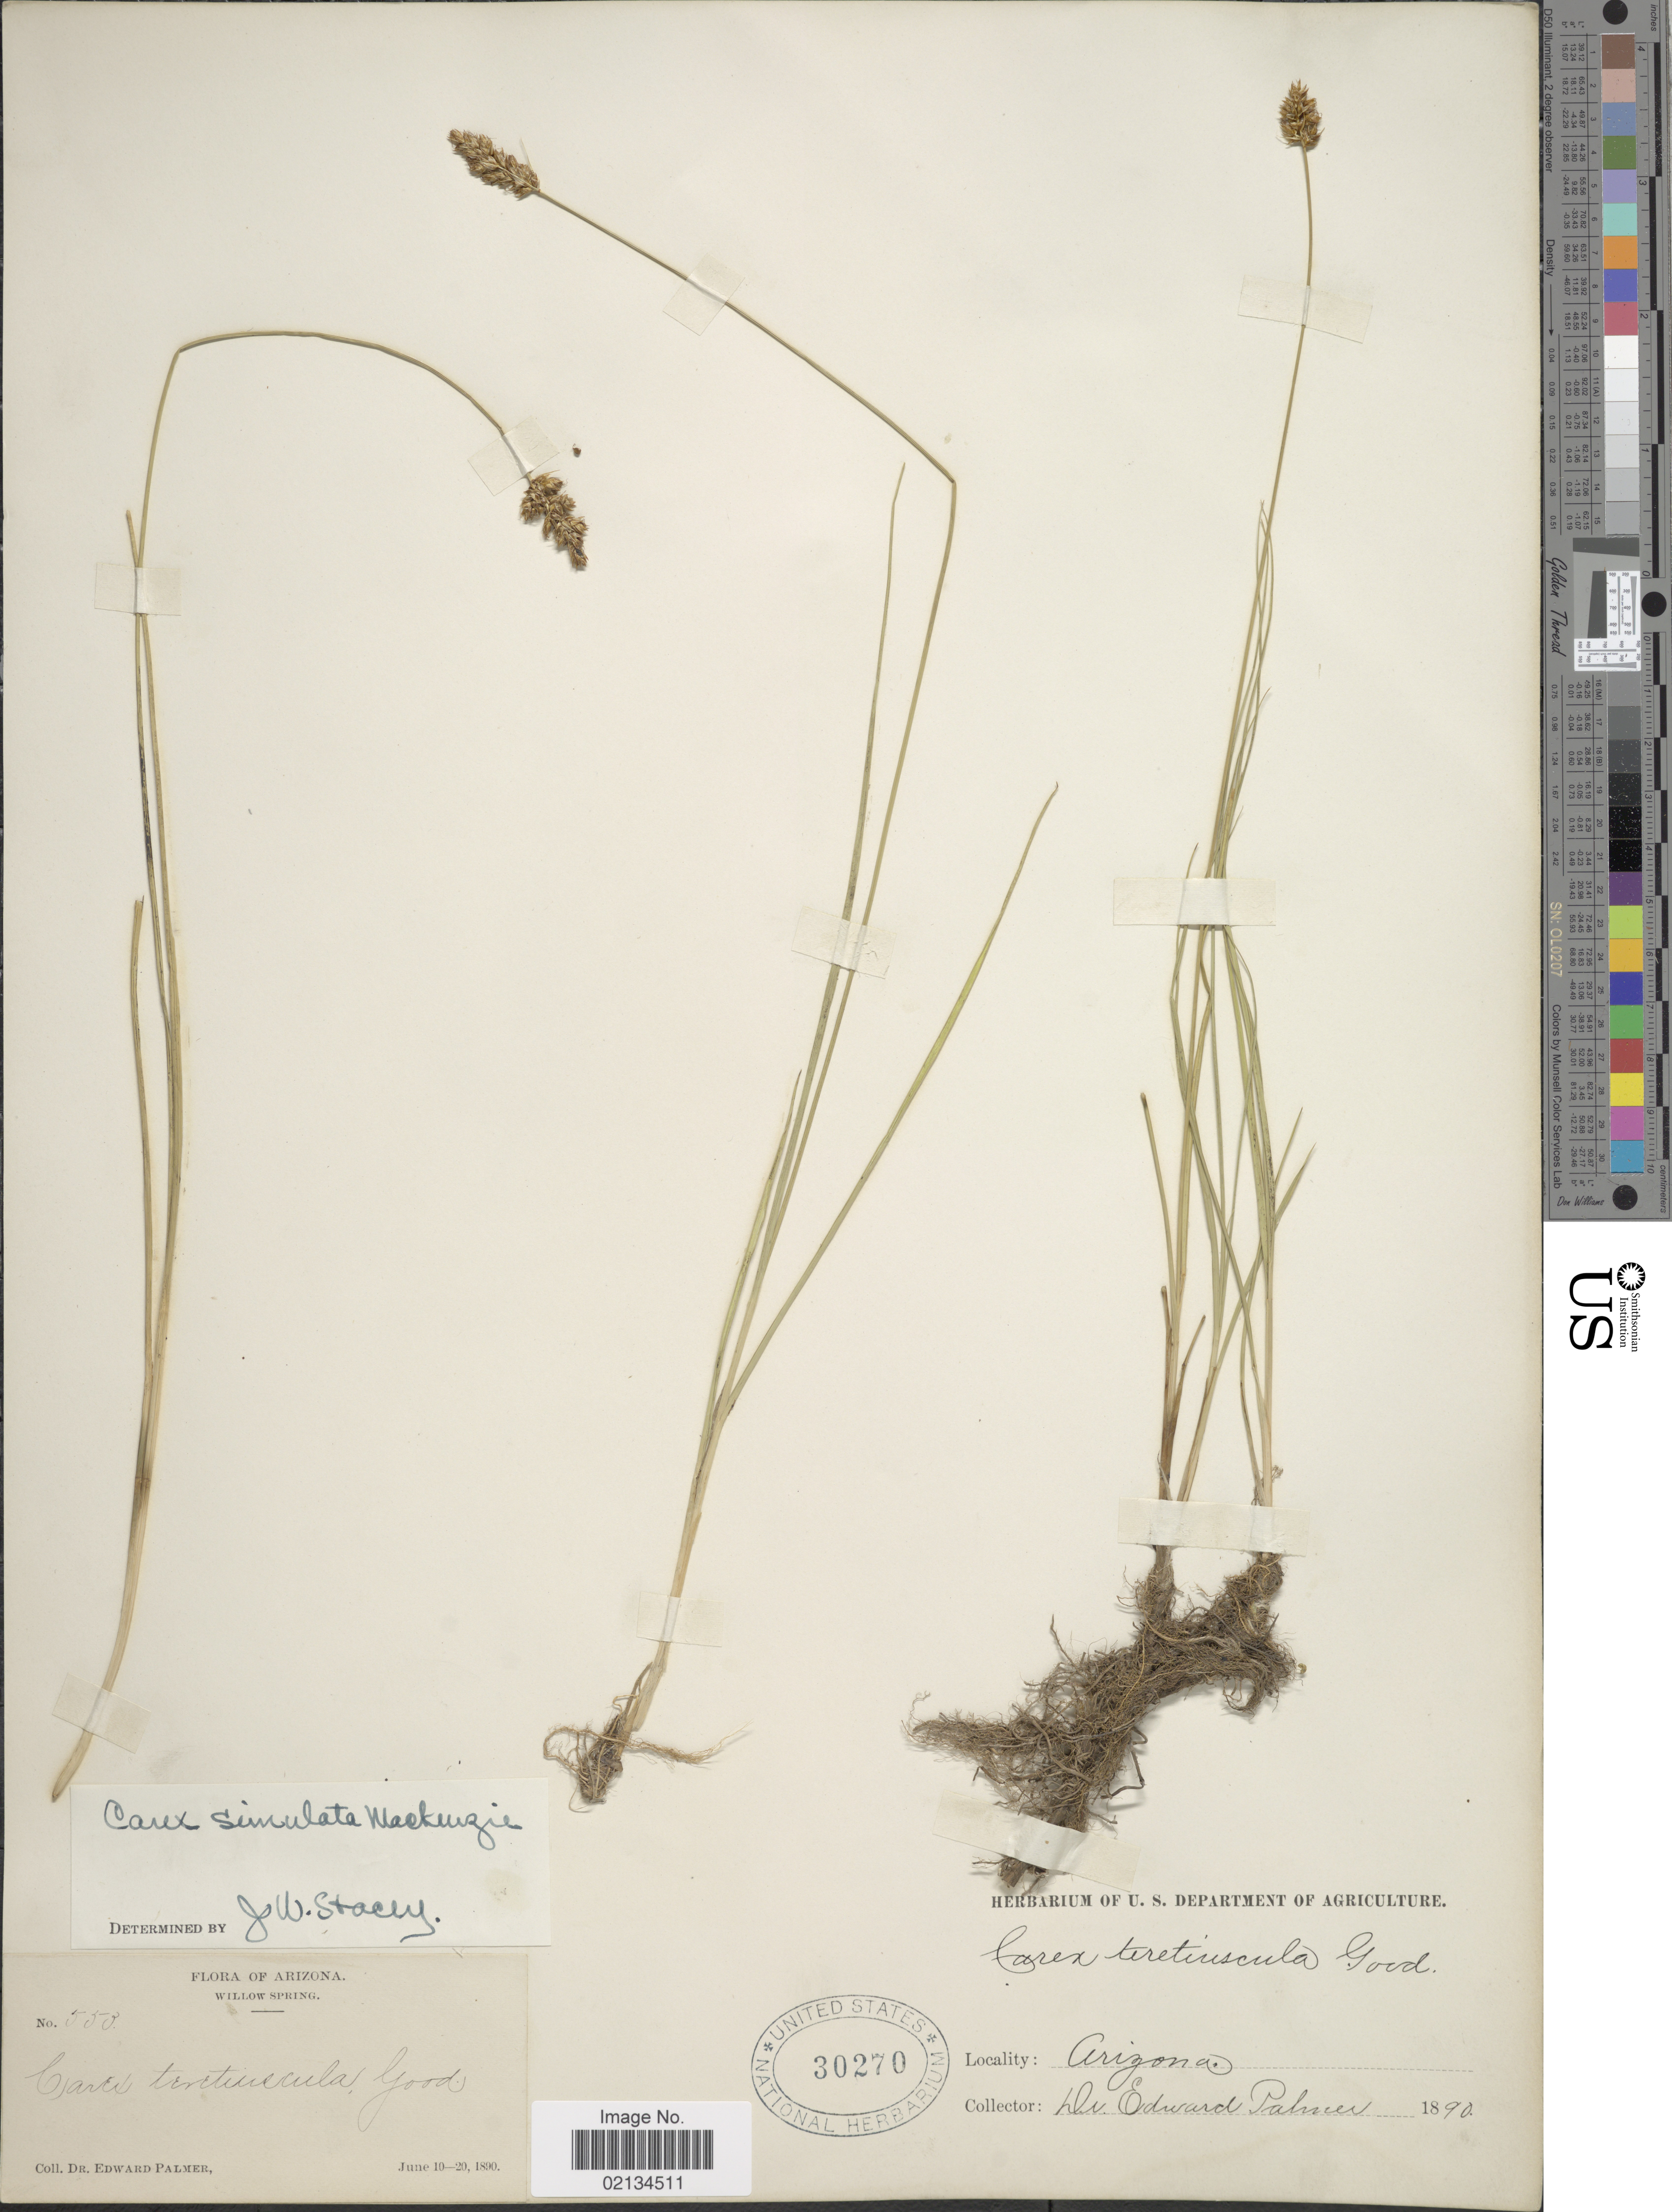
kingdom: Plantae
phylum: Tracheophyta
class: Liliopsida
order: Poales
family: Cyperaceae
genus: Carex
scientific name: Carex simulata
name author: Mack.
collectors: E. Palmer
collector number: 553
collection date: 1890-06-10/1890-06-20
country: United States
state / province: Arizona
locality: Willow Spring.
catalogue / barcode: US 30270